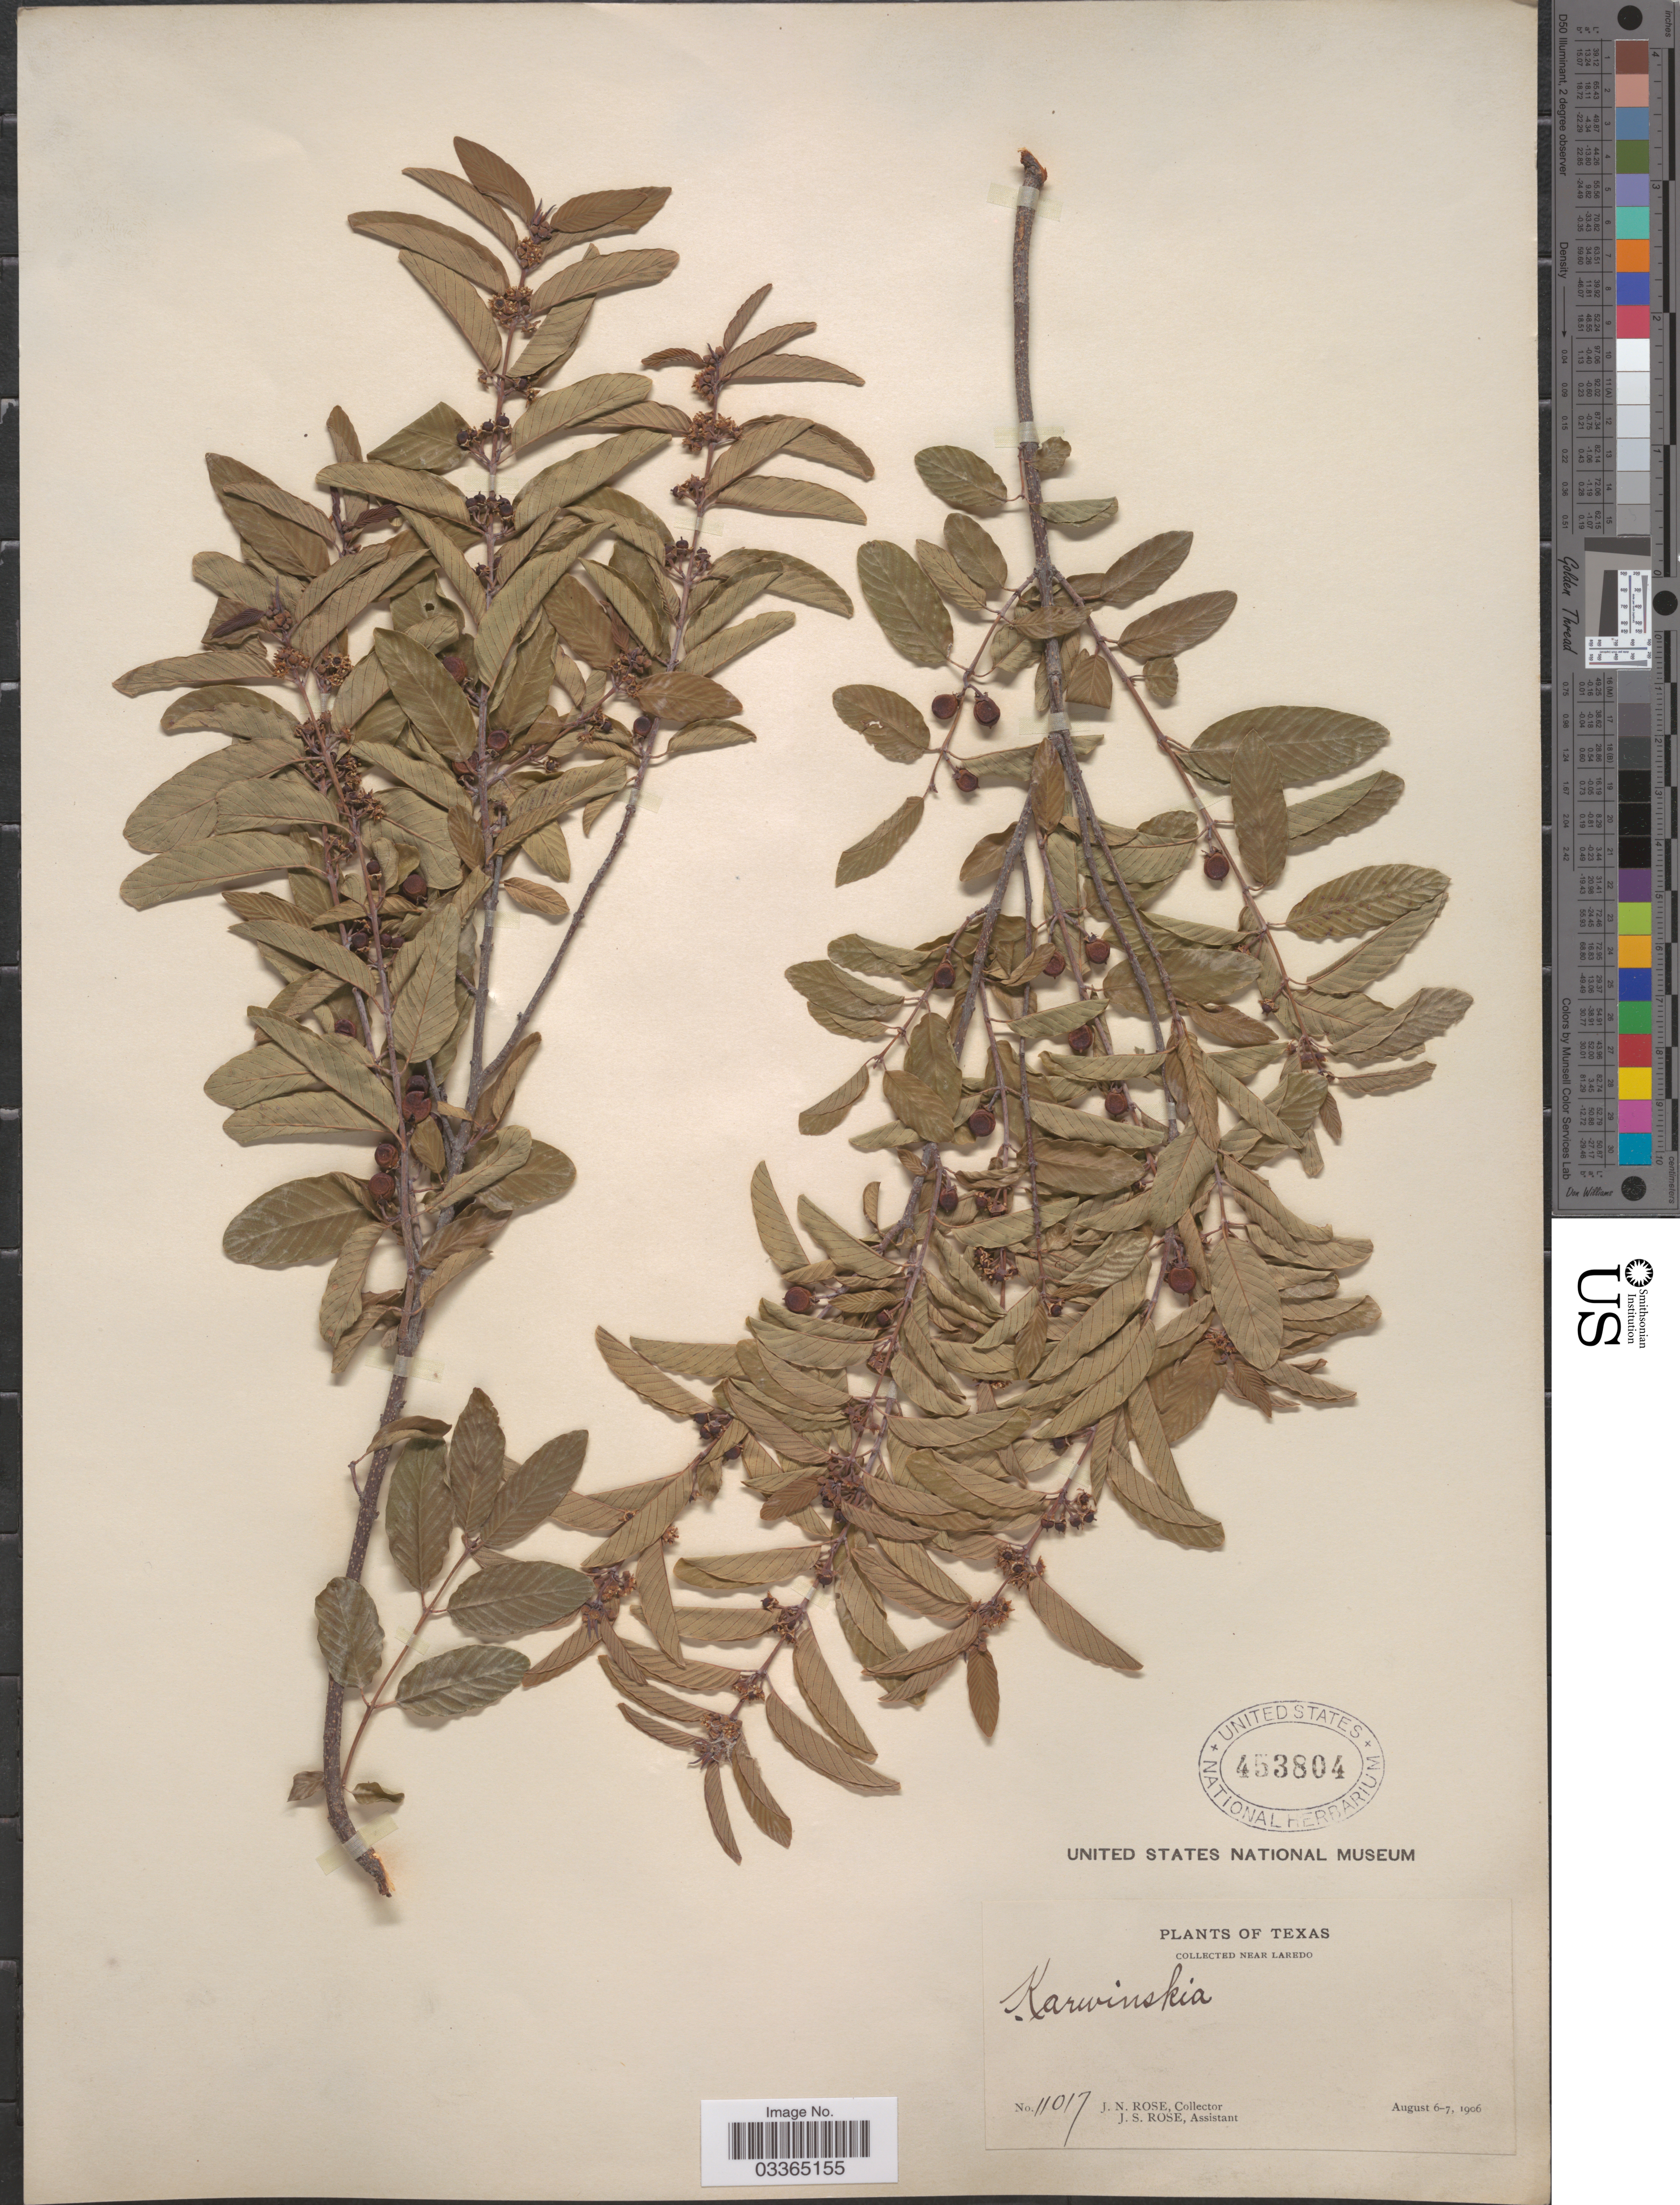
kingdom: Plantae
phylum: Tracheophyta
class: Magnoliopsida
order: Rosales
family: Rhamnaceae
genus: Karwinskia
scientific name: Karwinskia humboldtiana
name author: (Schult.) Zucc.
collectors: J. N. Rose & J. S. Rose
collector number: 11017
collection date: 1906-08-06/1906-08-07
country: United States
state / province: Texas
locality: Near Laredo.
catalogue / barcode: US 453804